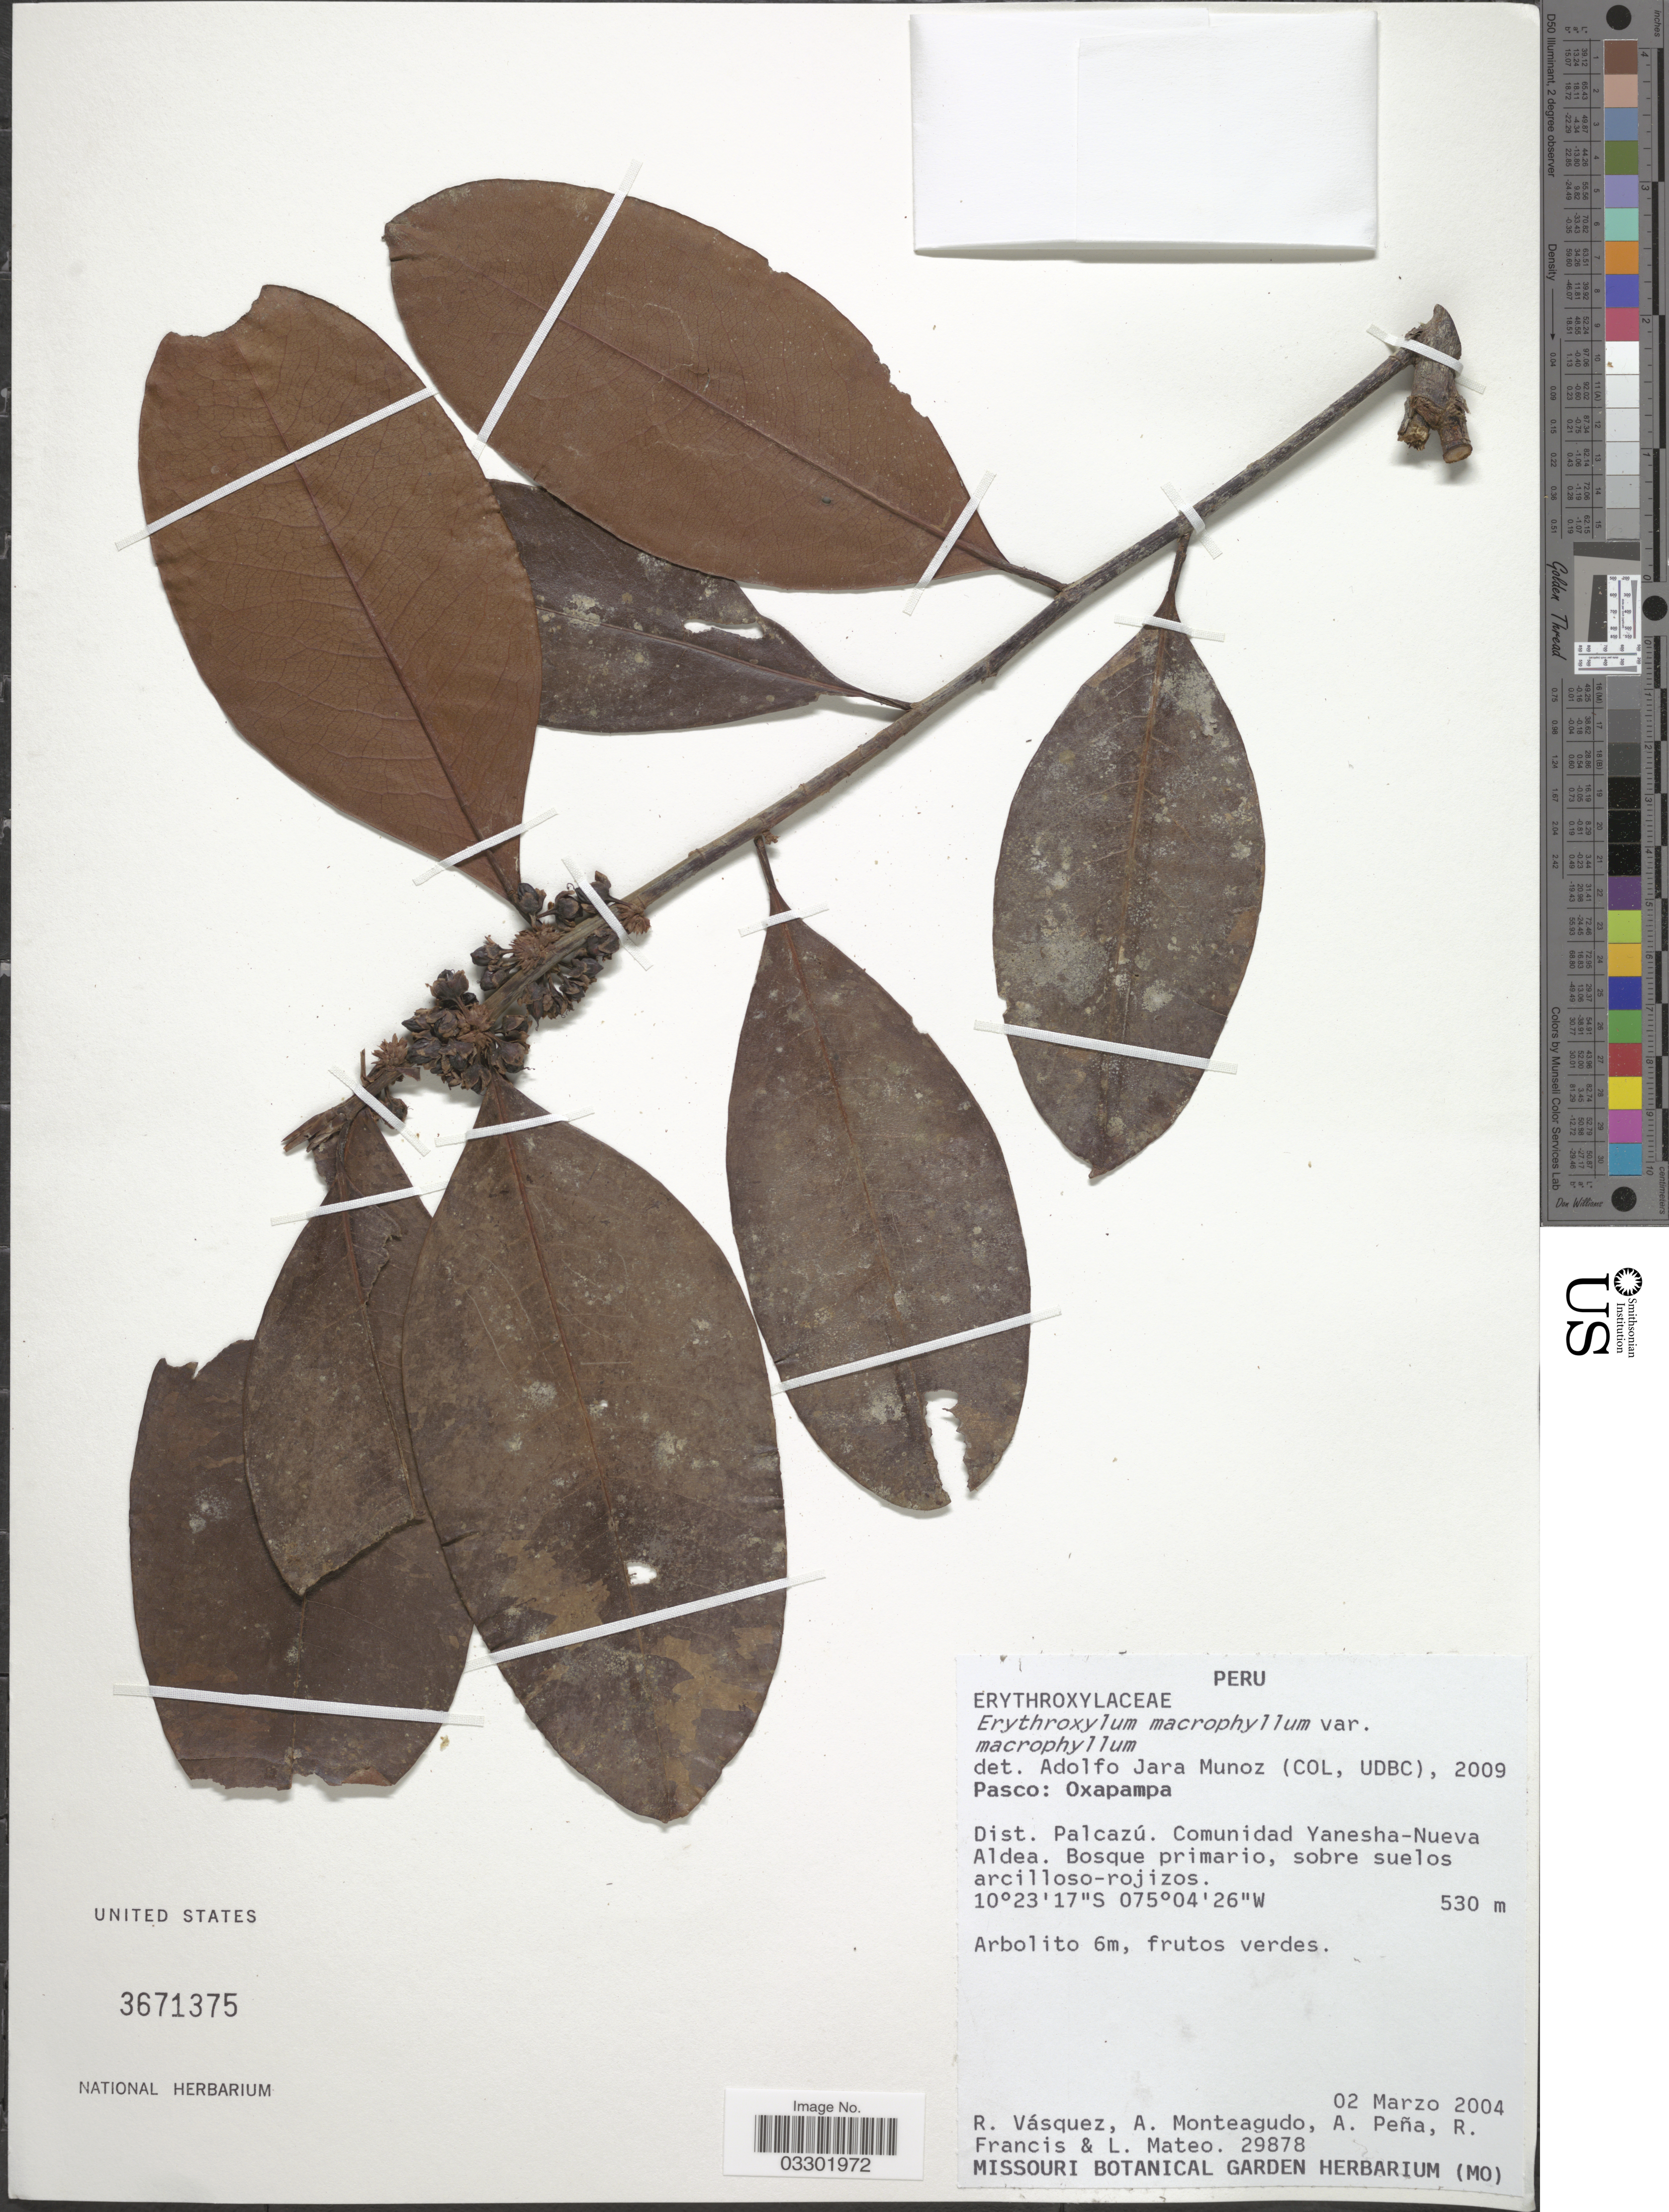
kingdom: Plantae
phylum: Tracheophyta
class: Magnoliopsida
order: Malpighiales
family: Erythroxylaceae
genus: Erythroxylum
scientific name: Erythroxylum macrophyllum var. macrophyllum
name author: Cav.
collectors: R. Vásquez, A. Monteagudo, A. Peña, R. Francis & L. Mateo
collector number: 29878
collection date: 2004-03-02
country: Peru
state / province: Pasco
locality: Oxapampa. Dist. Palcazú. Comunidad Yanesha-Nueva Aldea.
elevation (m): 530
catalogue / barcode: US 3671375